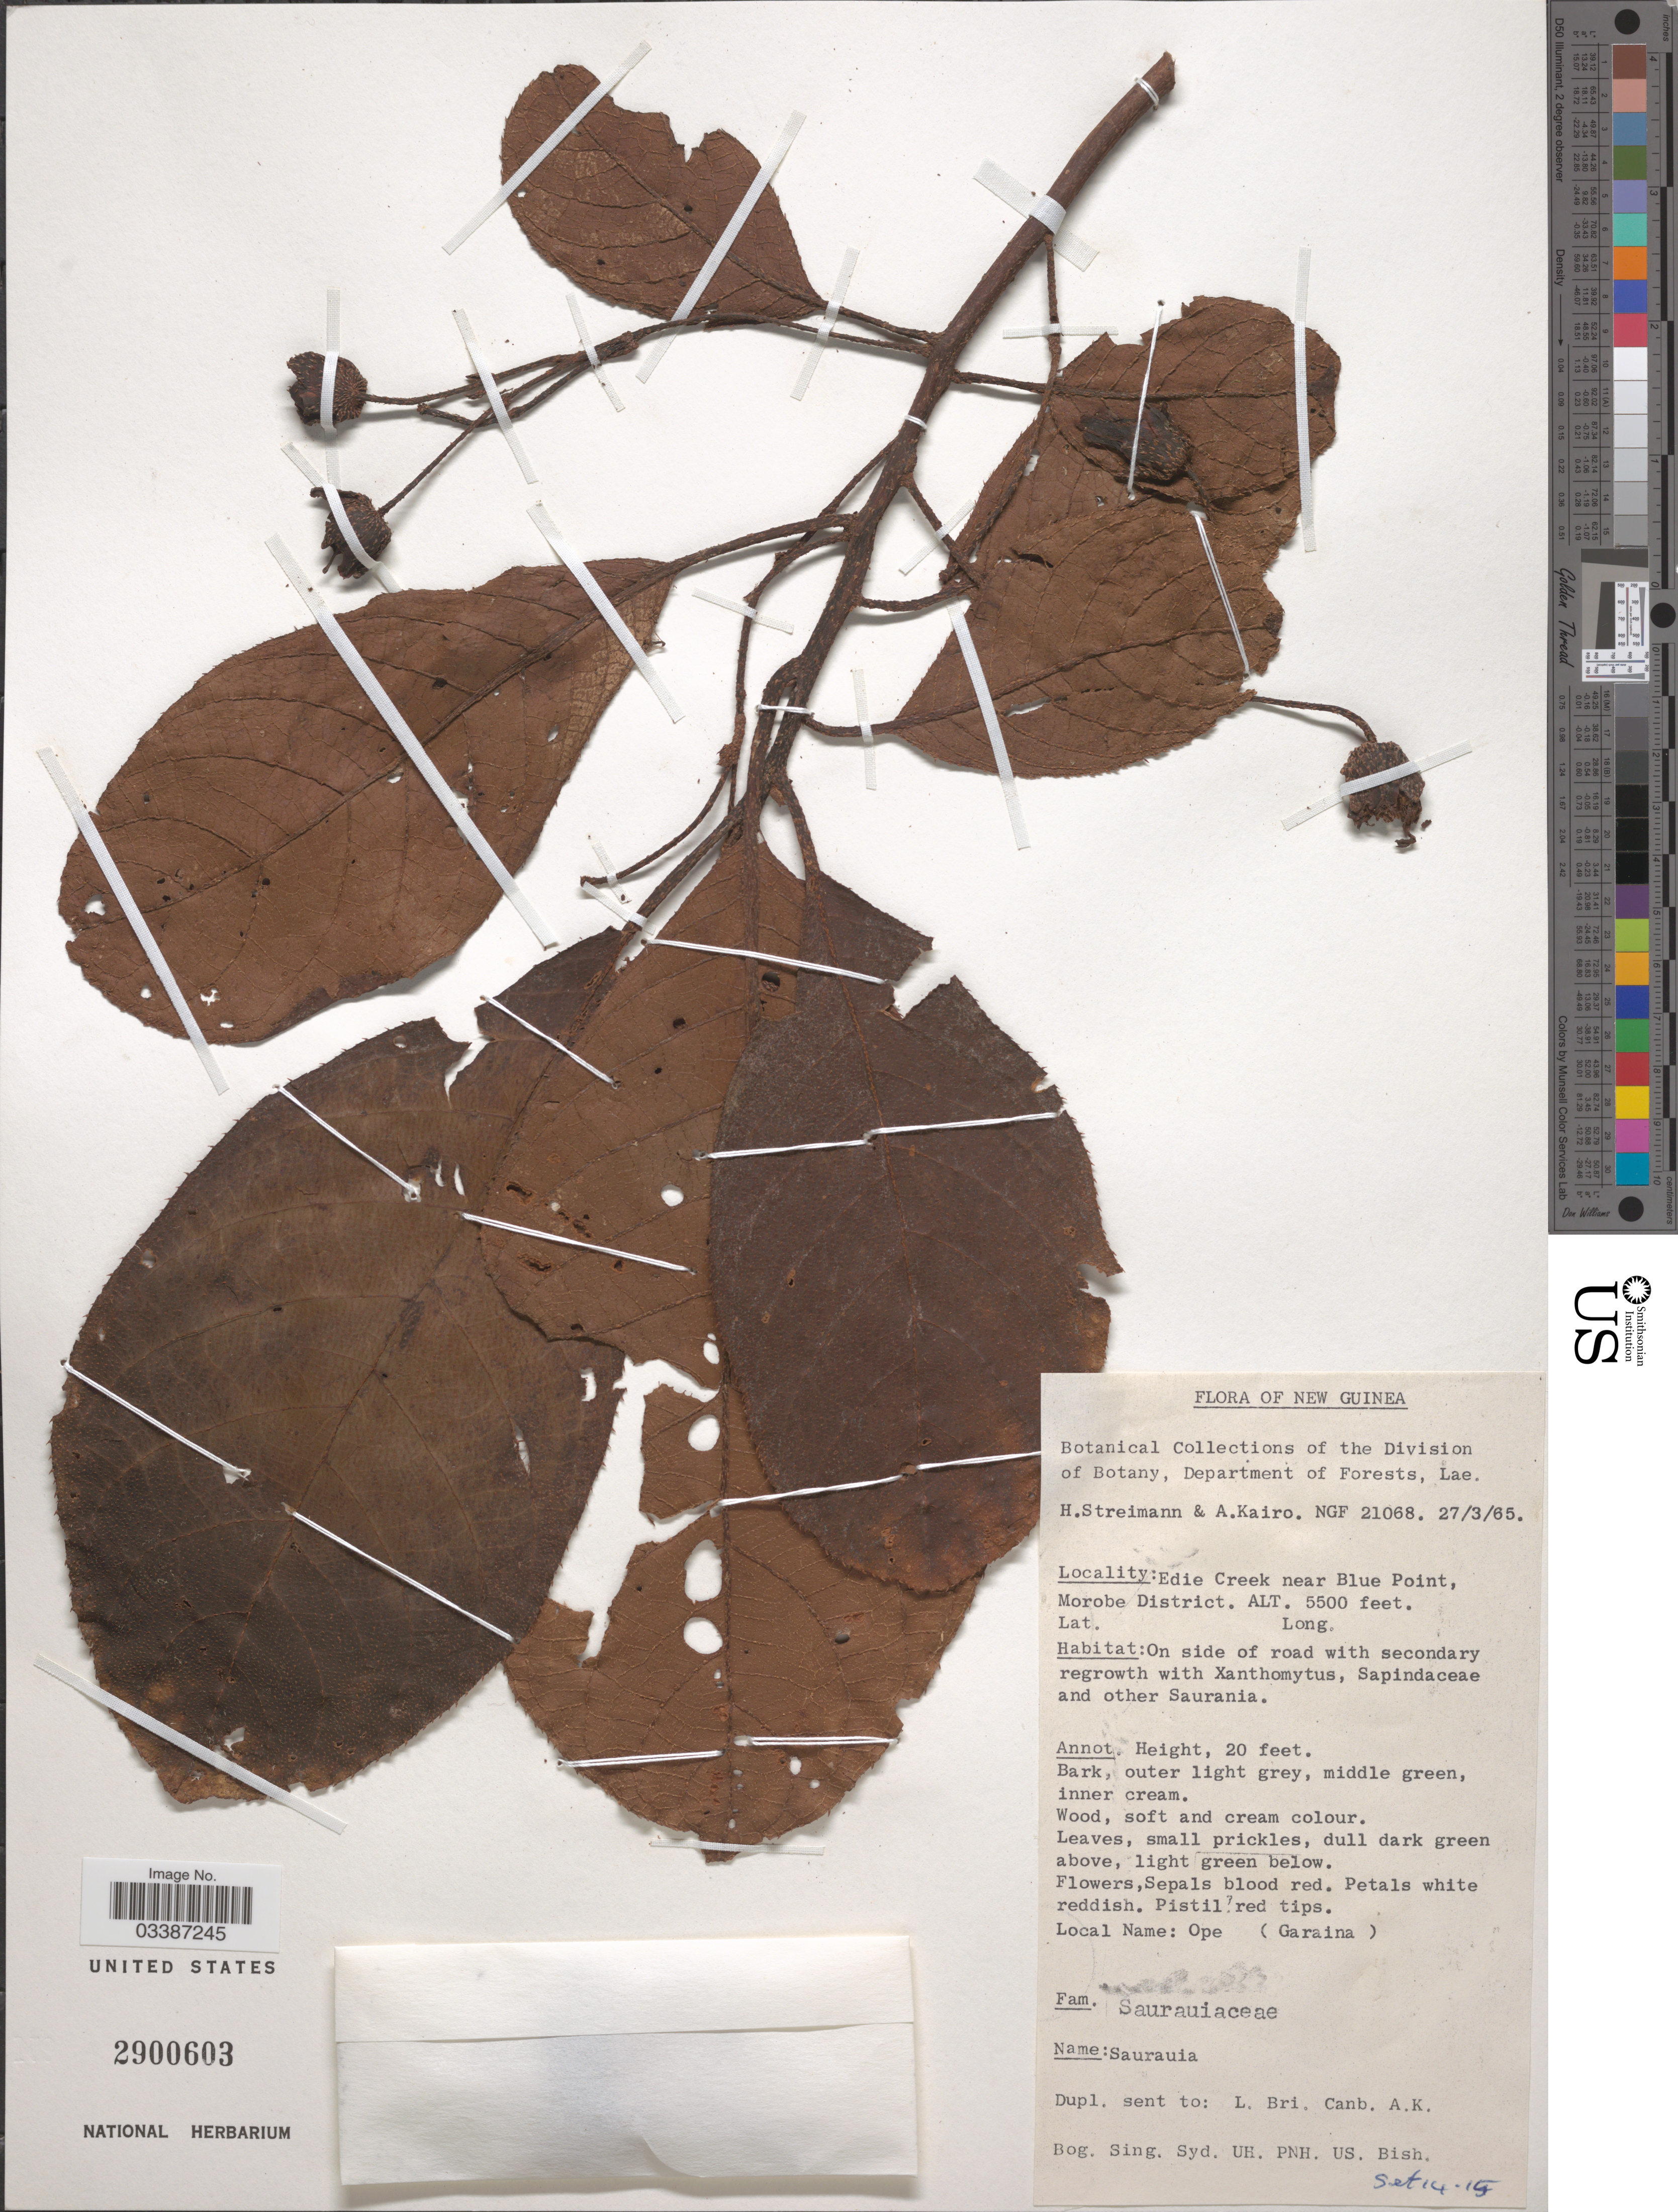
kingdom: Plantae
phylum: Tracheophyta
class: Magnoliopsida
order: Ericales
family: Actinidiaceae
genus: Saurauia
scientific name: Saurauia sp.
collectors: H. Streimann & A. Kairo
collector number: NGF 21068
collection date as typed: Transcribed d/m/y: 27/3/65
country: Papua New Guinea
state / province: Morobe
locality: New Guinea. Edie Creek near Blue Point, Morobe District.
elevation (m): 1676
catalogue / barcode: US 2900603